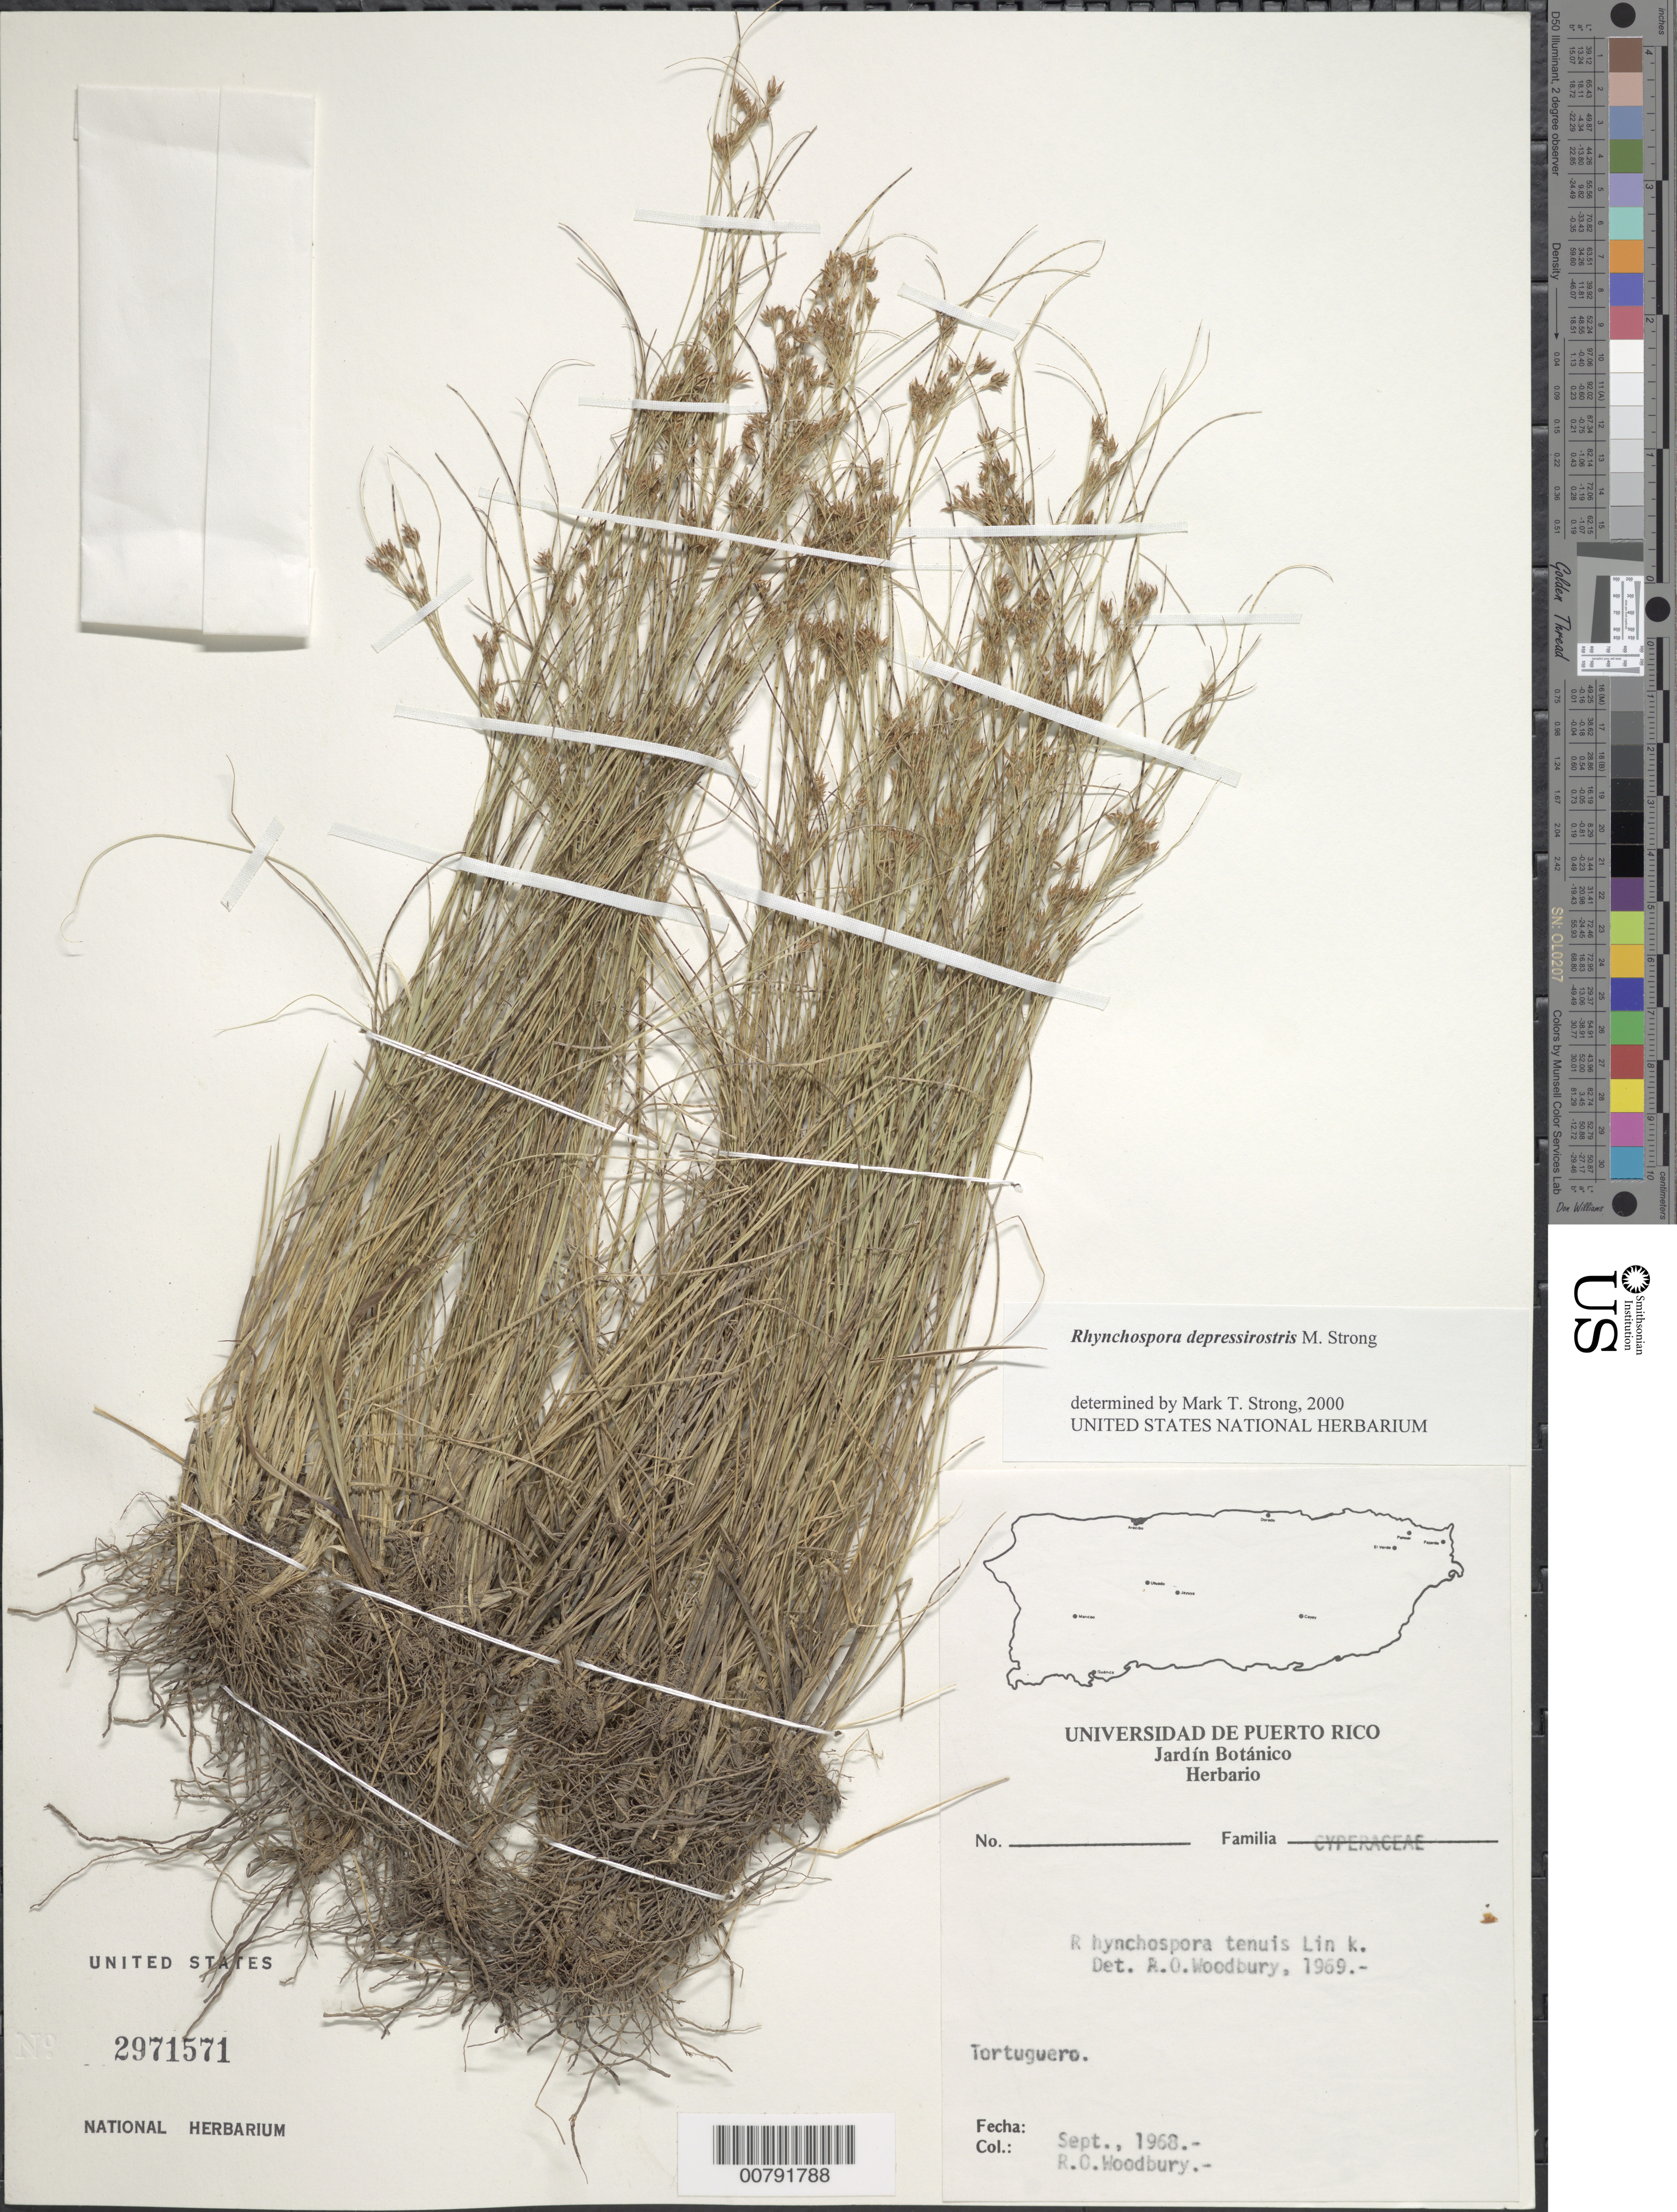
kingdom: Plantae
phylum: Tracheophyta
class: Liliopsida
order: Poales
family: Cyperaceae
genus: Rhynchospora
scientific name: Rhynchospora depressirostris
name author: M.T. Strong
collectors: R. O. Woodbury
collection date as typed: Sep 1968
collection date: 1968-09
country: Puerto Rico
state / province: Manatí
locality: Tortuguero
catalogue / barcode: US 2971571